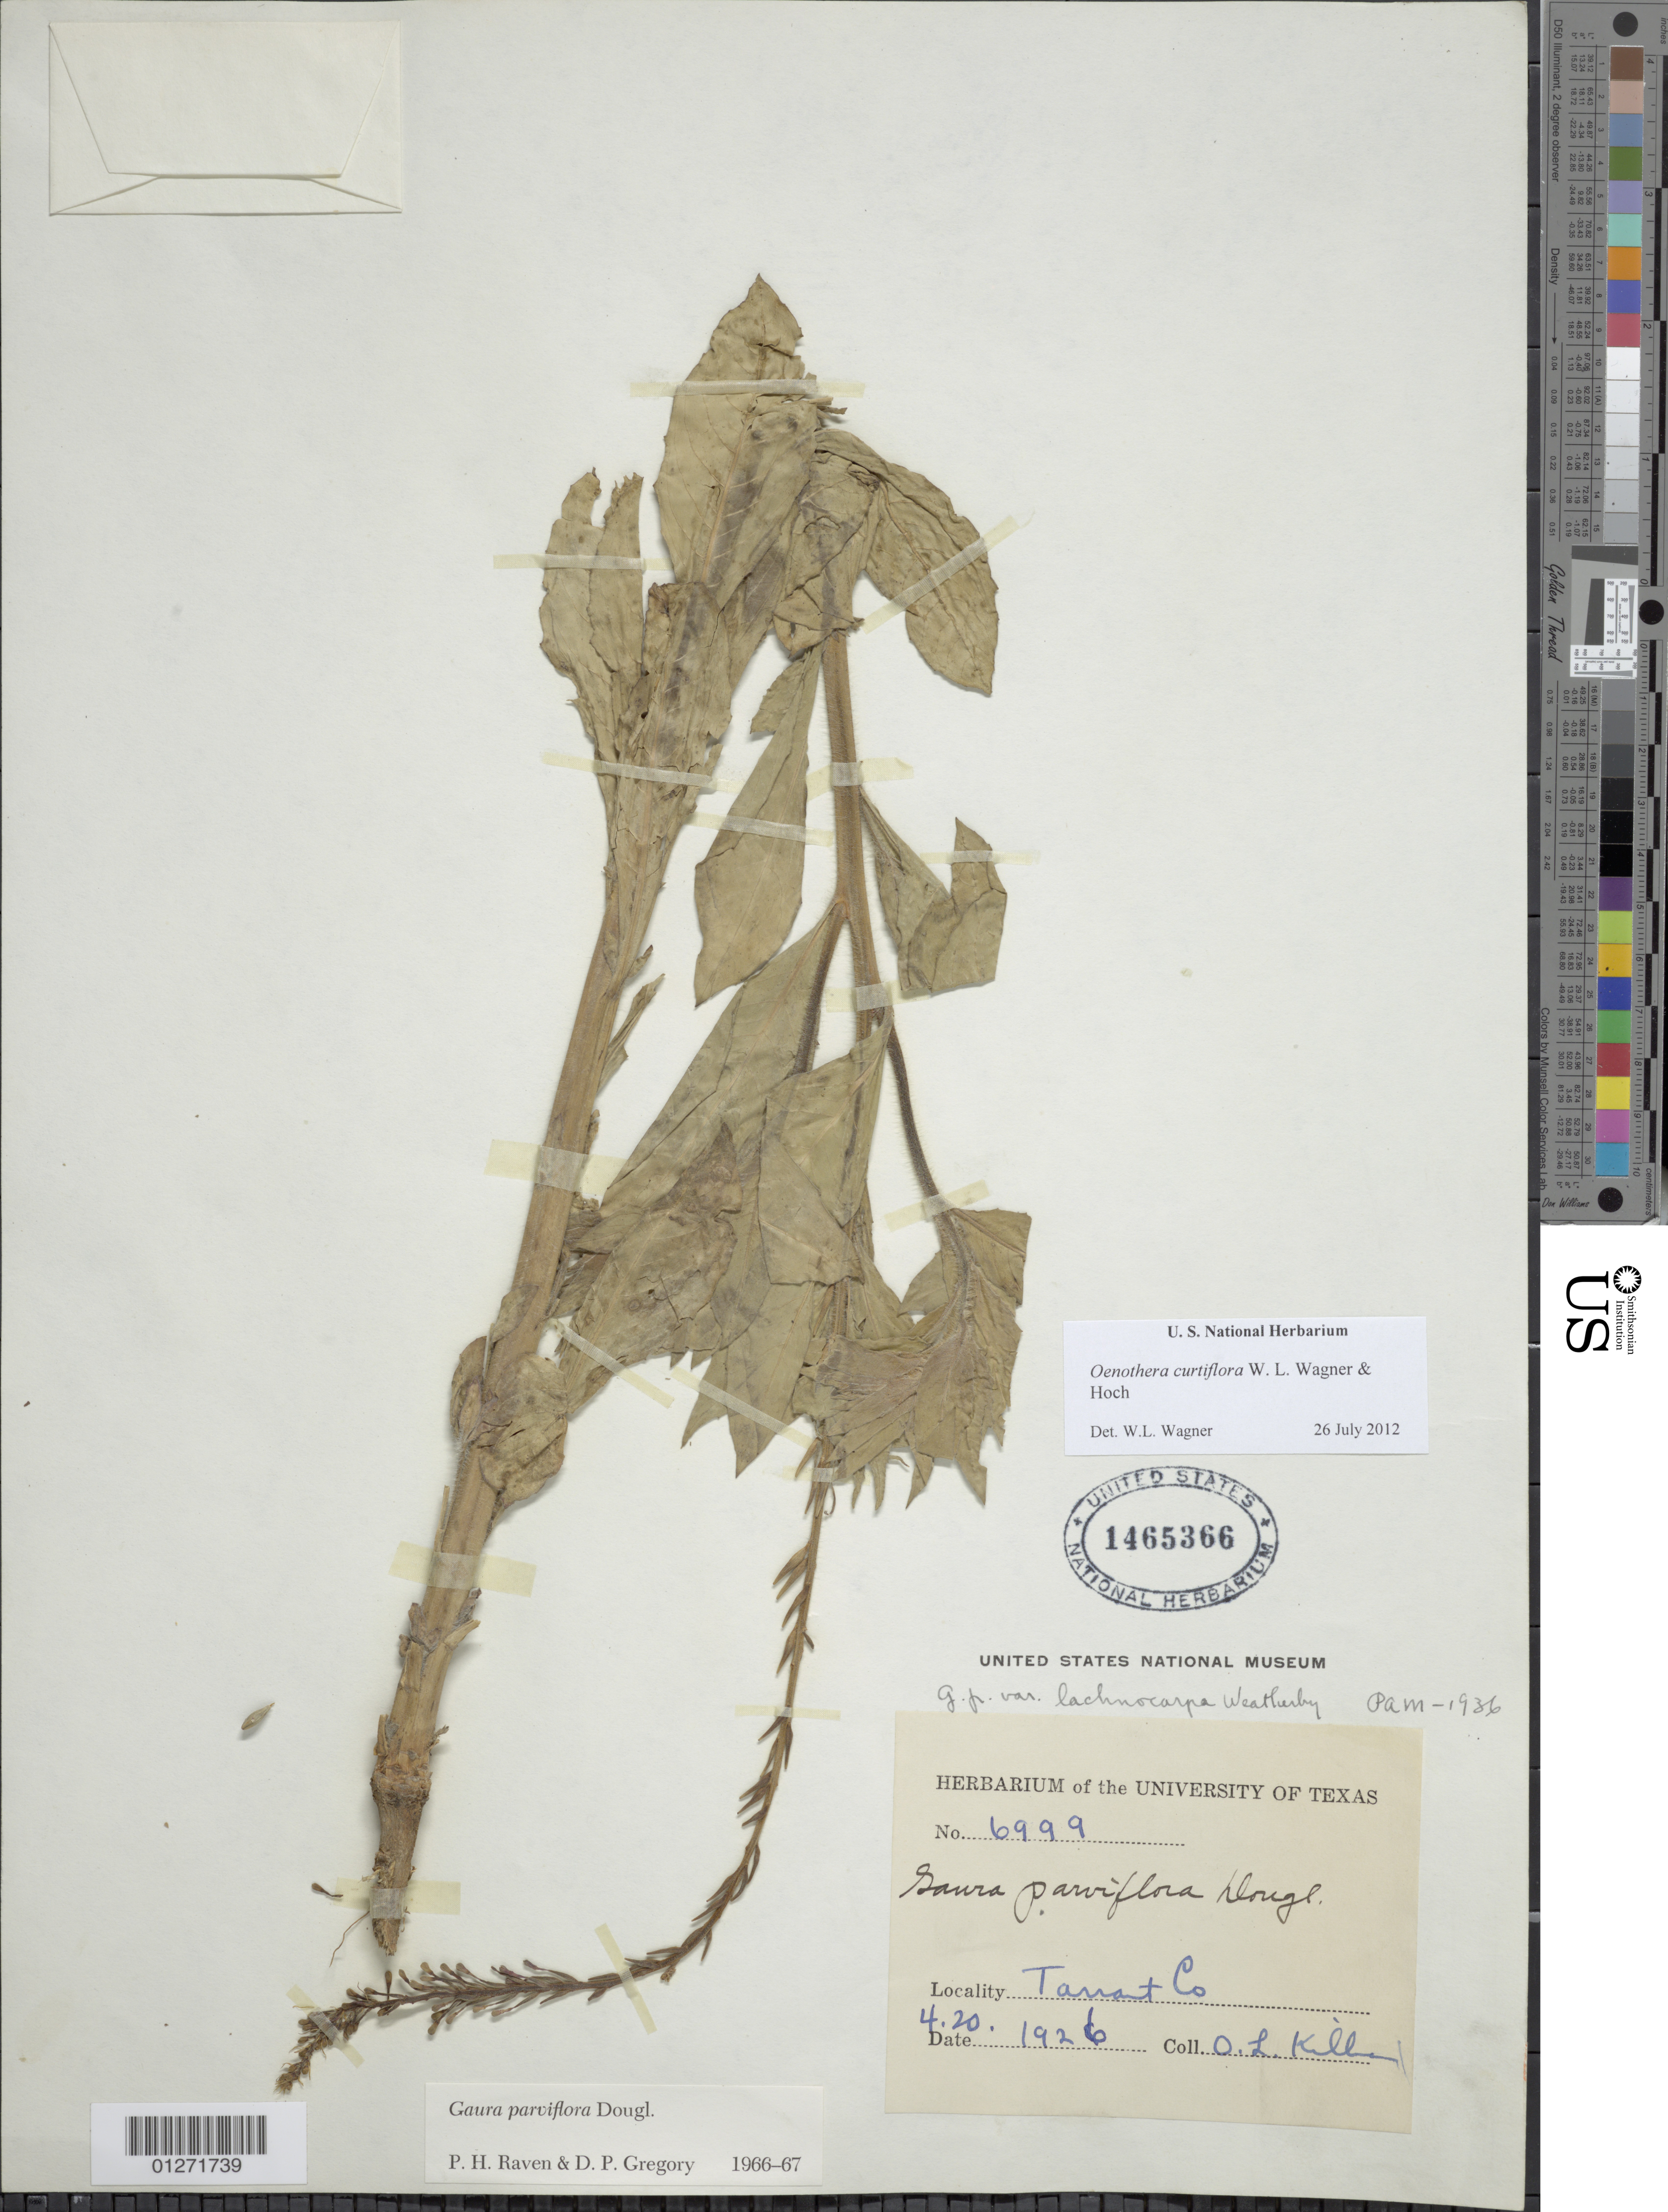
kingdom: Plantae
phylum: Tracheophyta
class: Magnoliopsida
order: Myrtales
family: Onagraceae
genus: Oenothera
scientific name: Oenothera curtiflora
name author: W.L. Wagner & Hoch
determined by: Wagner, W. L., (BOT), Smithsonian Institution - National Museum of Natural History (UNITED STATES)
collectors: O. Killian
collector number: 6999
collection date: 1926-04-20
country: United States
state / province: Texas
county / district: Tarrant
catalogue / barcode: US 1465366